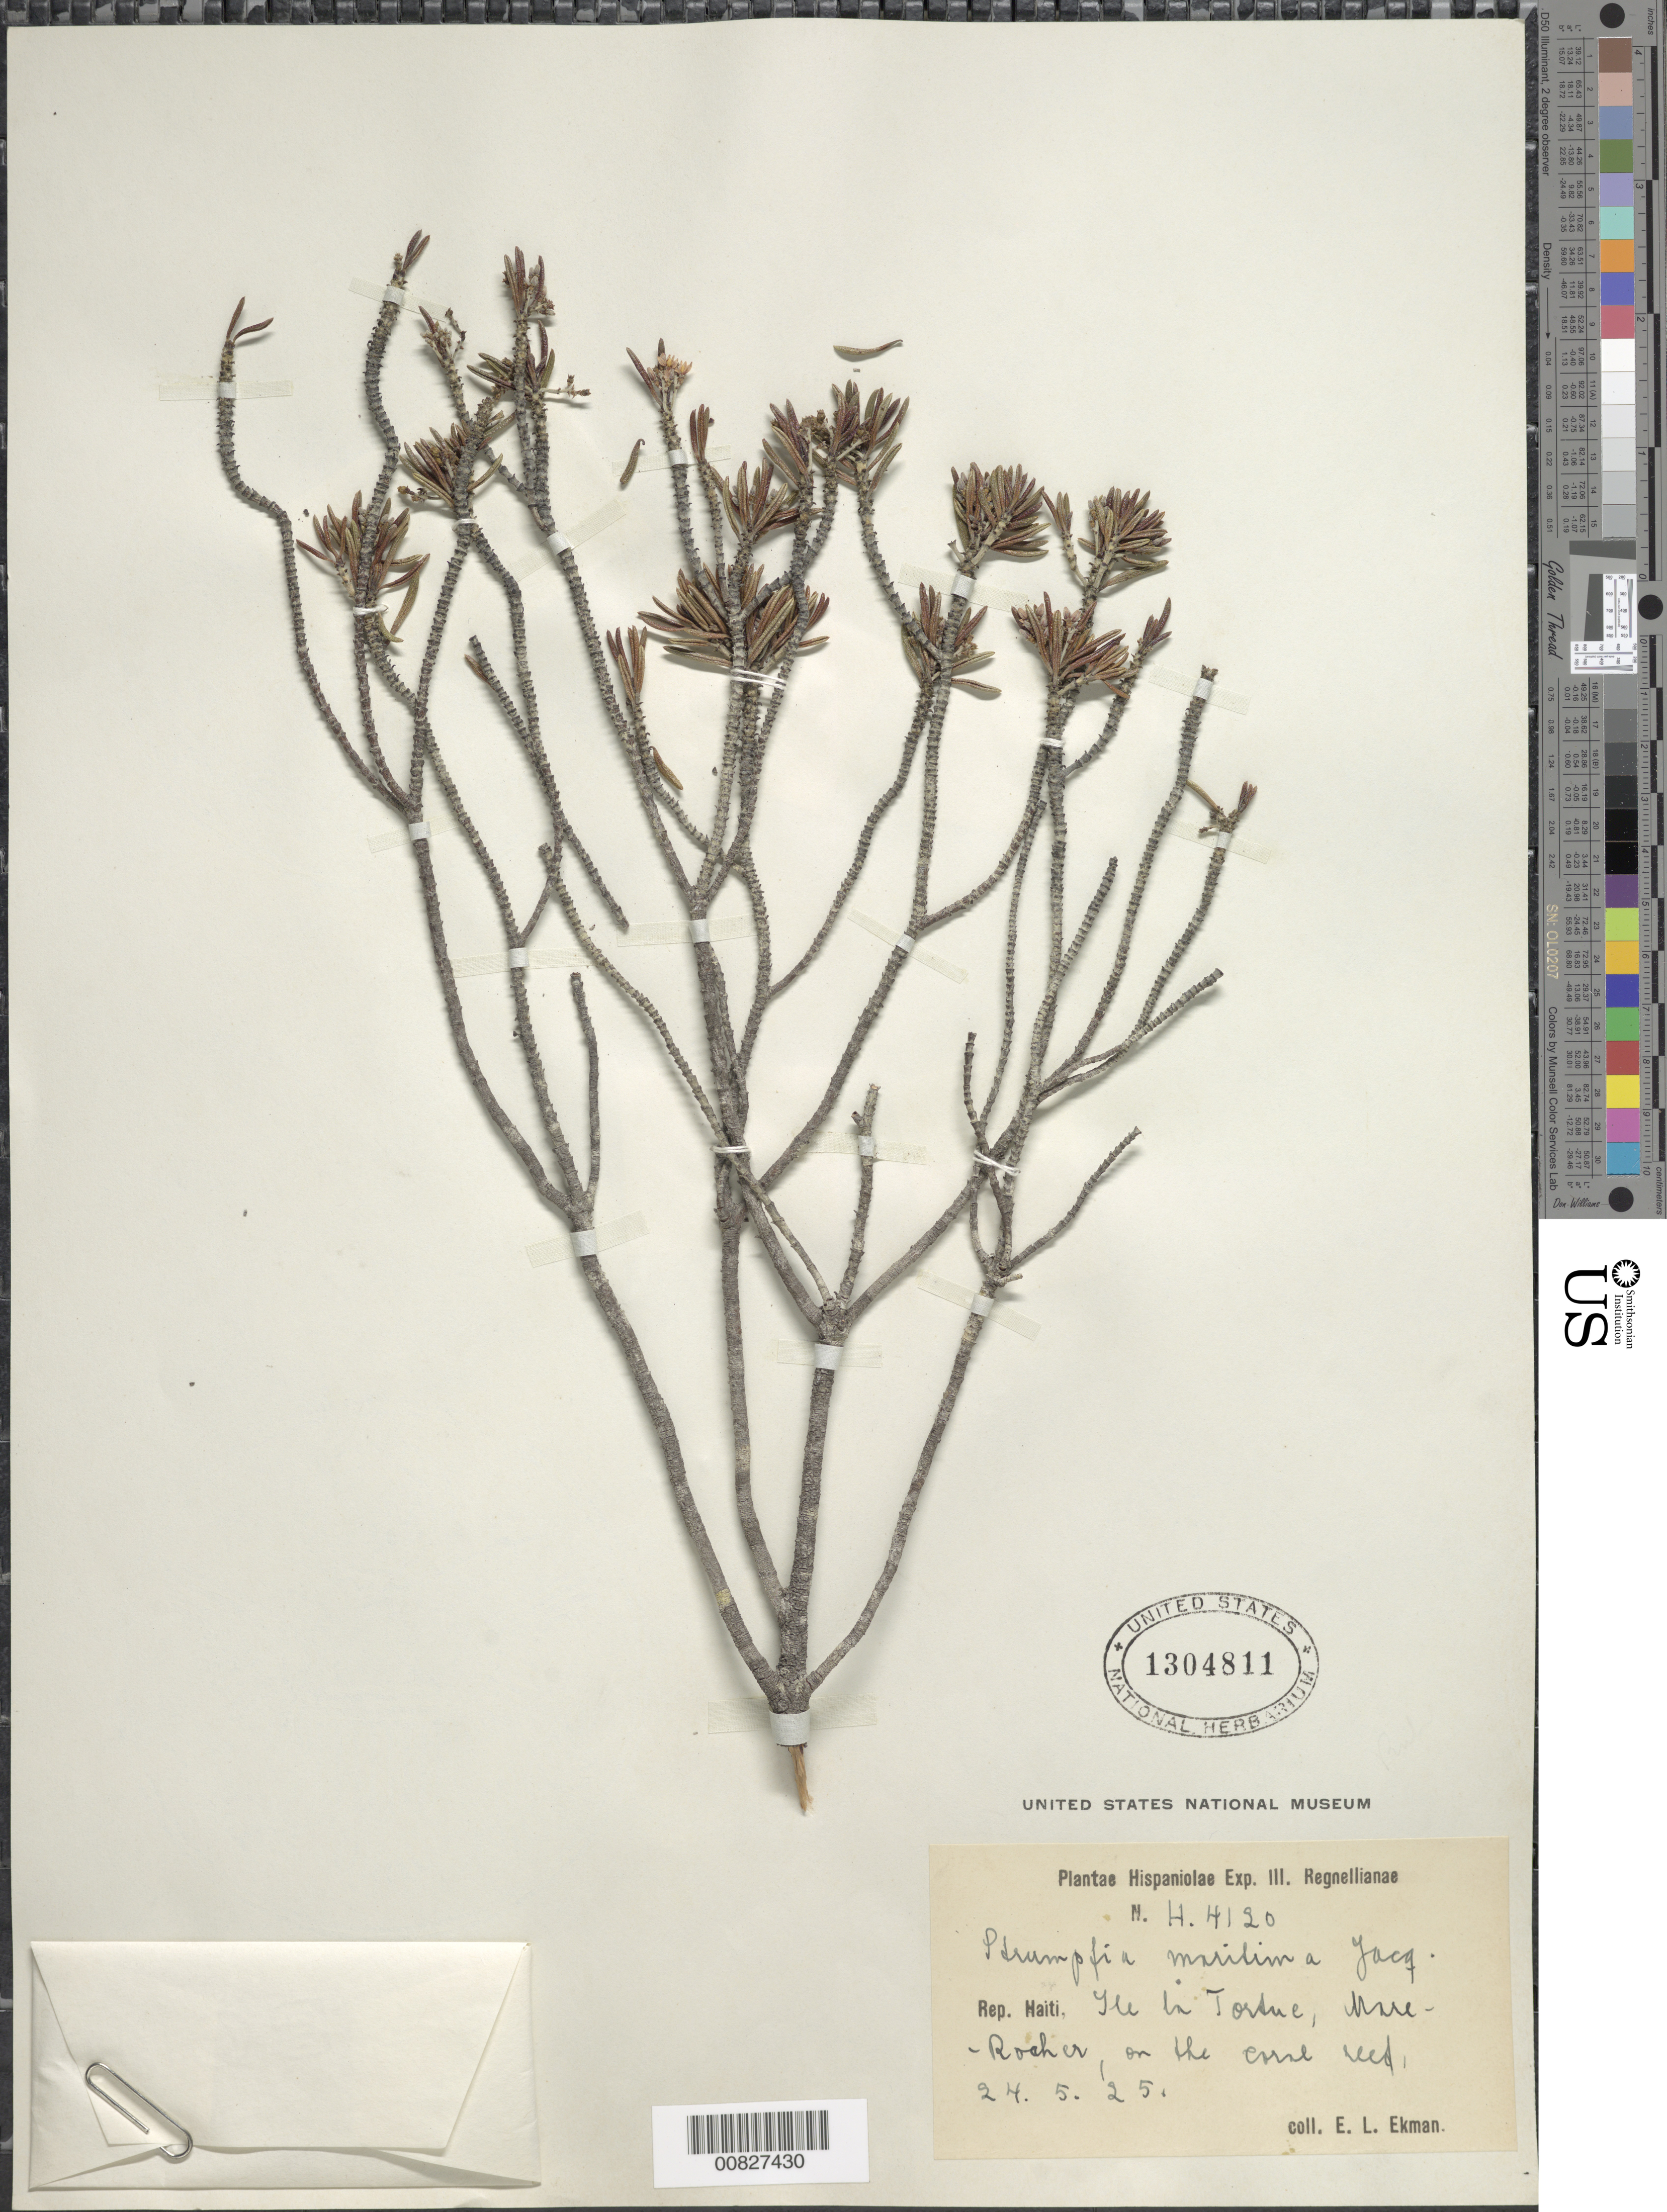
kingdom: Plantae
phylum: Tracheophyta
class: Magnoliopsida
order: Gentianales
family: Rubiaceae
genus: Strumpfia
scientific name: Strumpfia maritima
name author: Jacq.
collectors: E. L. Ekman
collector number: H 4120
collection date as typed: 24 May 1925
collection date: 1925-05-24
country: Haiti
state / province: Nord-Ouest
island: Île de la Tortue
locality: Mare-Rocher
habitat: On coral reef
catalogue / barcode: US 1304811